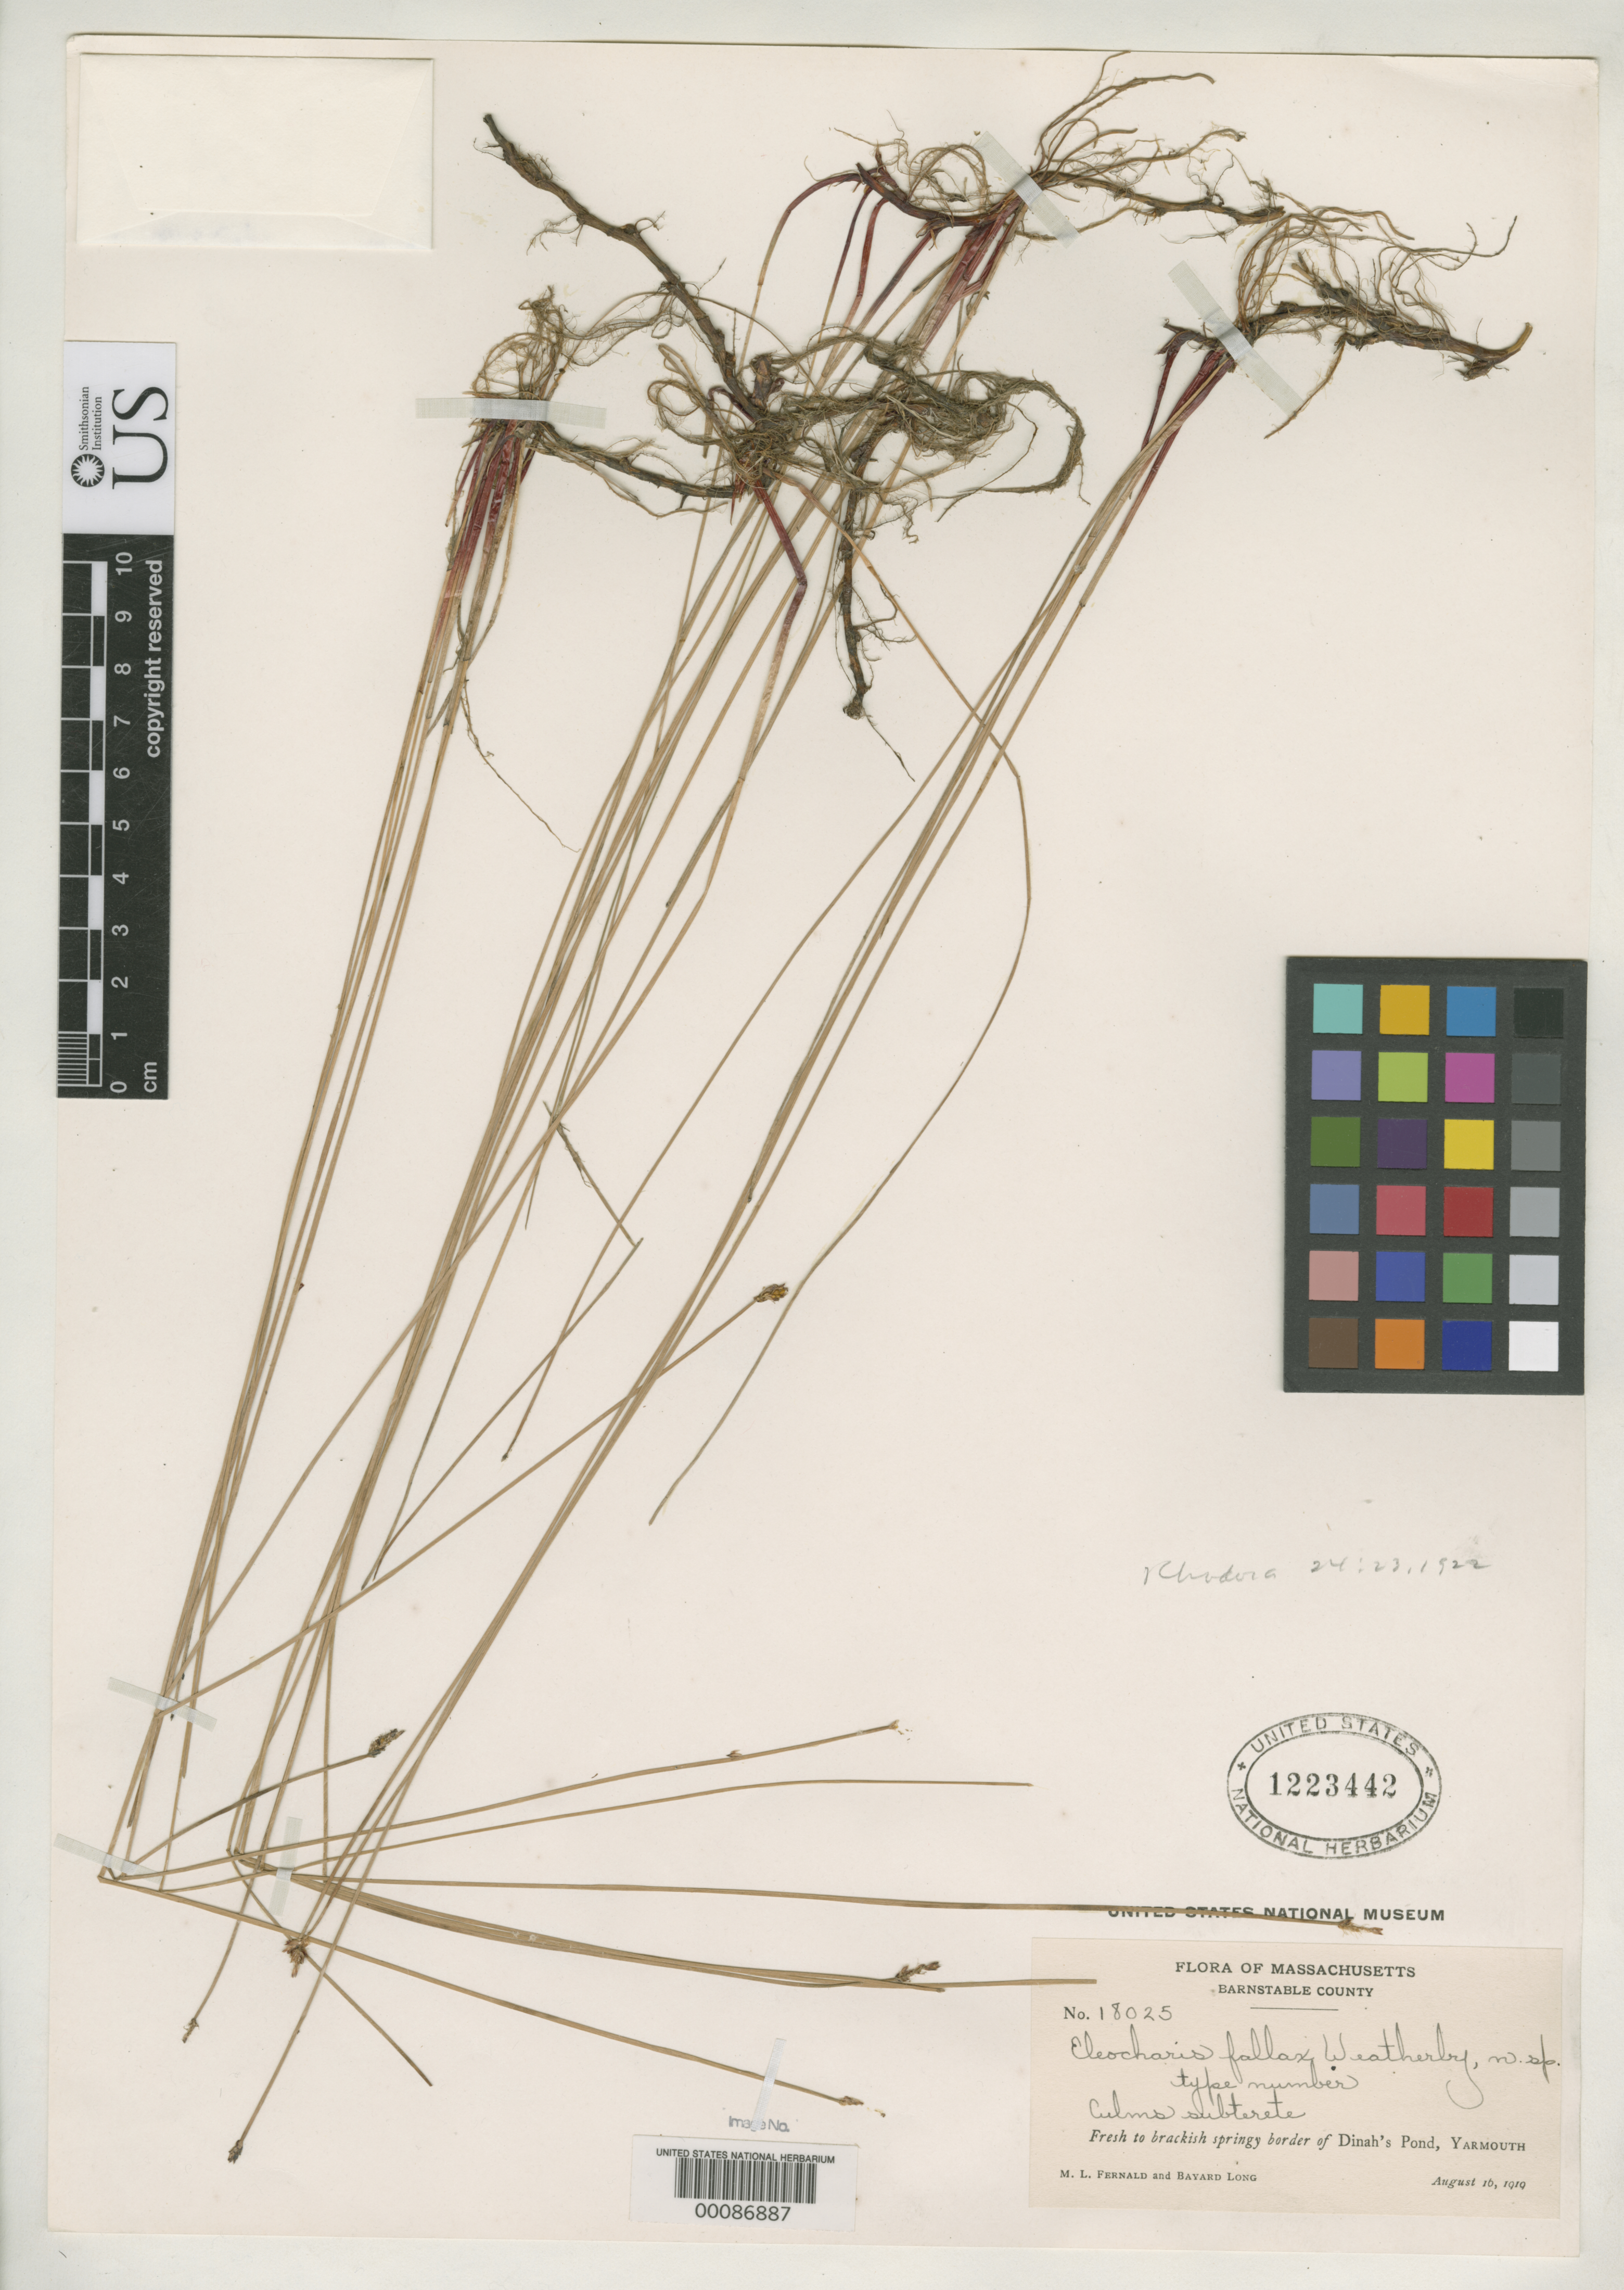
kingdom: Plantae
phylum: Tracheophyta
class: Liliopsida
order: Poales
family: Cyperaceae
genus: Eleocharis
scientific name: Eleocharis fallax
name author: Weath.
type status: Isotype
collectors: M. L. Fernald & B. H. Long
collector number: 18025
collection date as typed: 16 Aug 1919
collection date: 1919-08-16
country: United States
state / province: Massachusetts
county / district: Barnstable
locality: Yarthmouth, Dinah's Pond.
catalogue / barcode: US 1223442